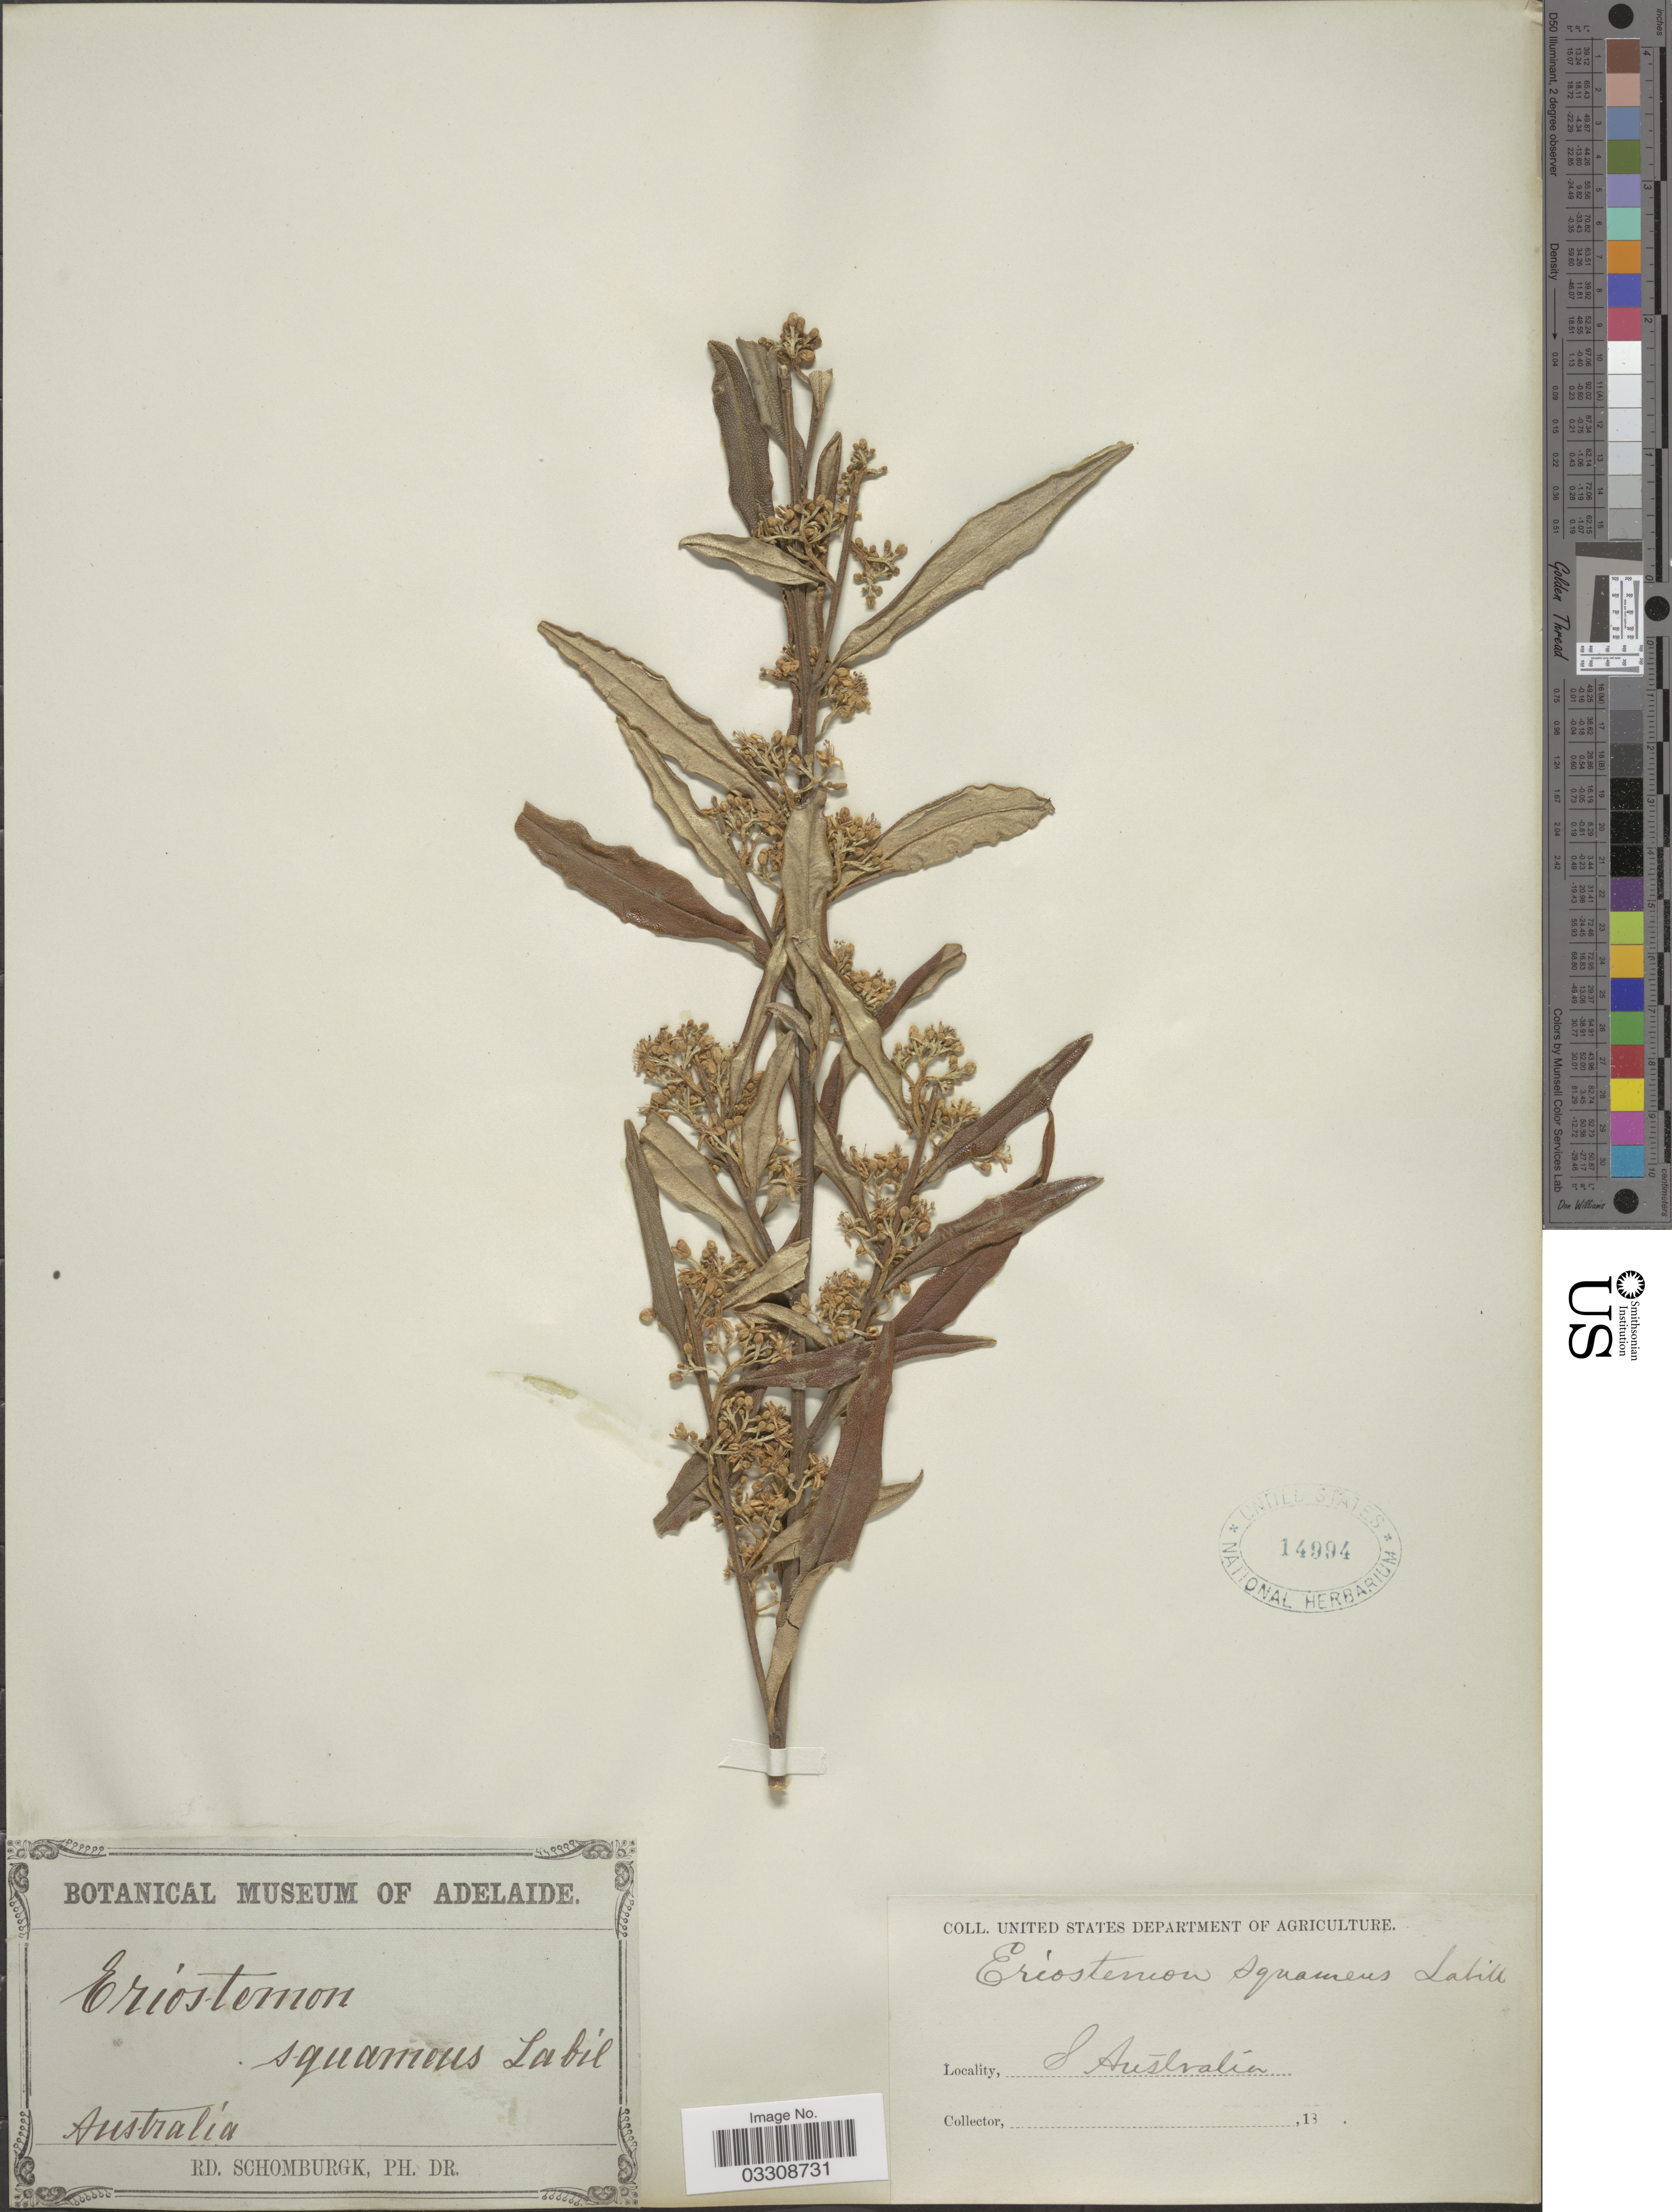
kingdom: Plantae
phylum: Tracheophyta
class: Magnoliopsida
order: Sapindales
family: Rutaceae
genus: Nematolepis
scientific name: Nematolepis squamea subsp. squamea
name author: (Labill.) Paul G. Wilson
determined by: Strong, Mark T., (BOT), Smithsonian Institution - National Museum of Natural History (UNITED STATES)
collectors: M. R. Schomburgk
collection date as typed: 18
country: Australia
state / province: South Australia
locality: S. Australia.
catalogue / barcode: US 14994